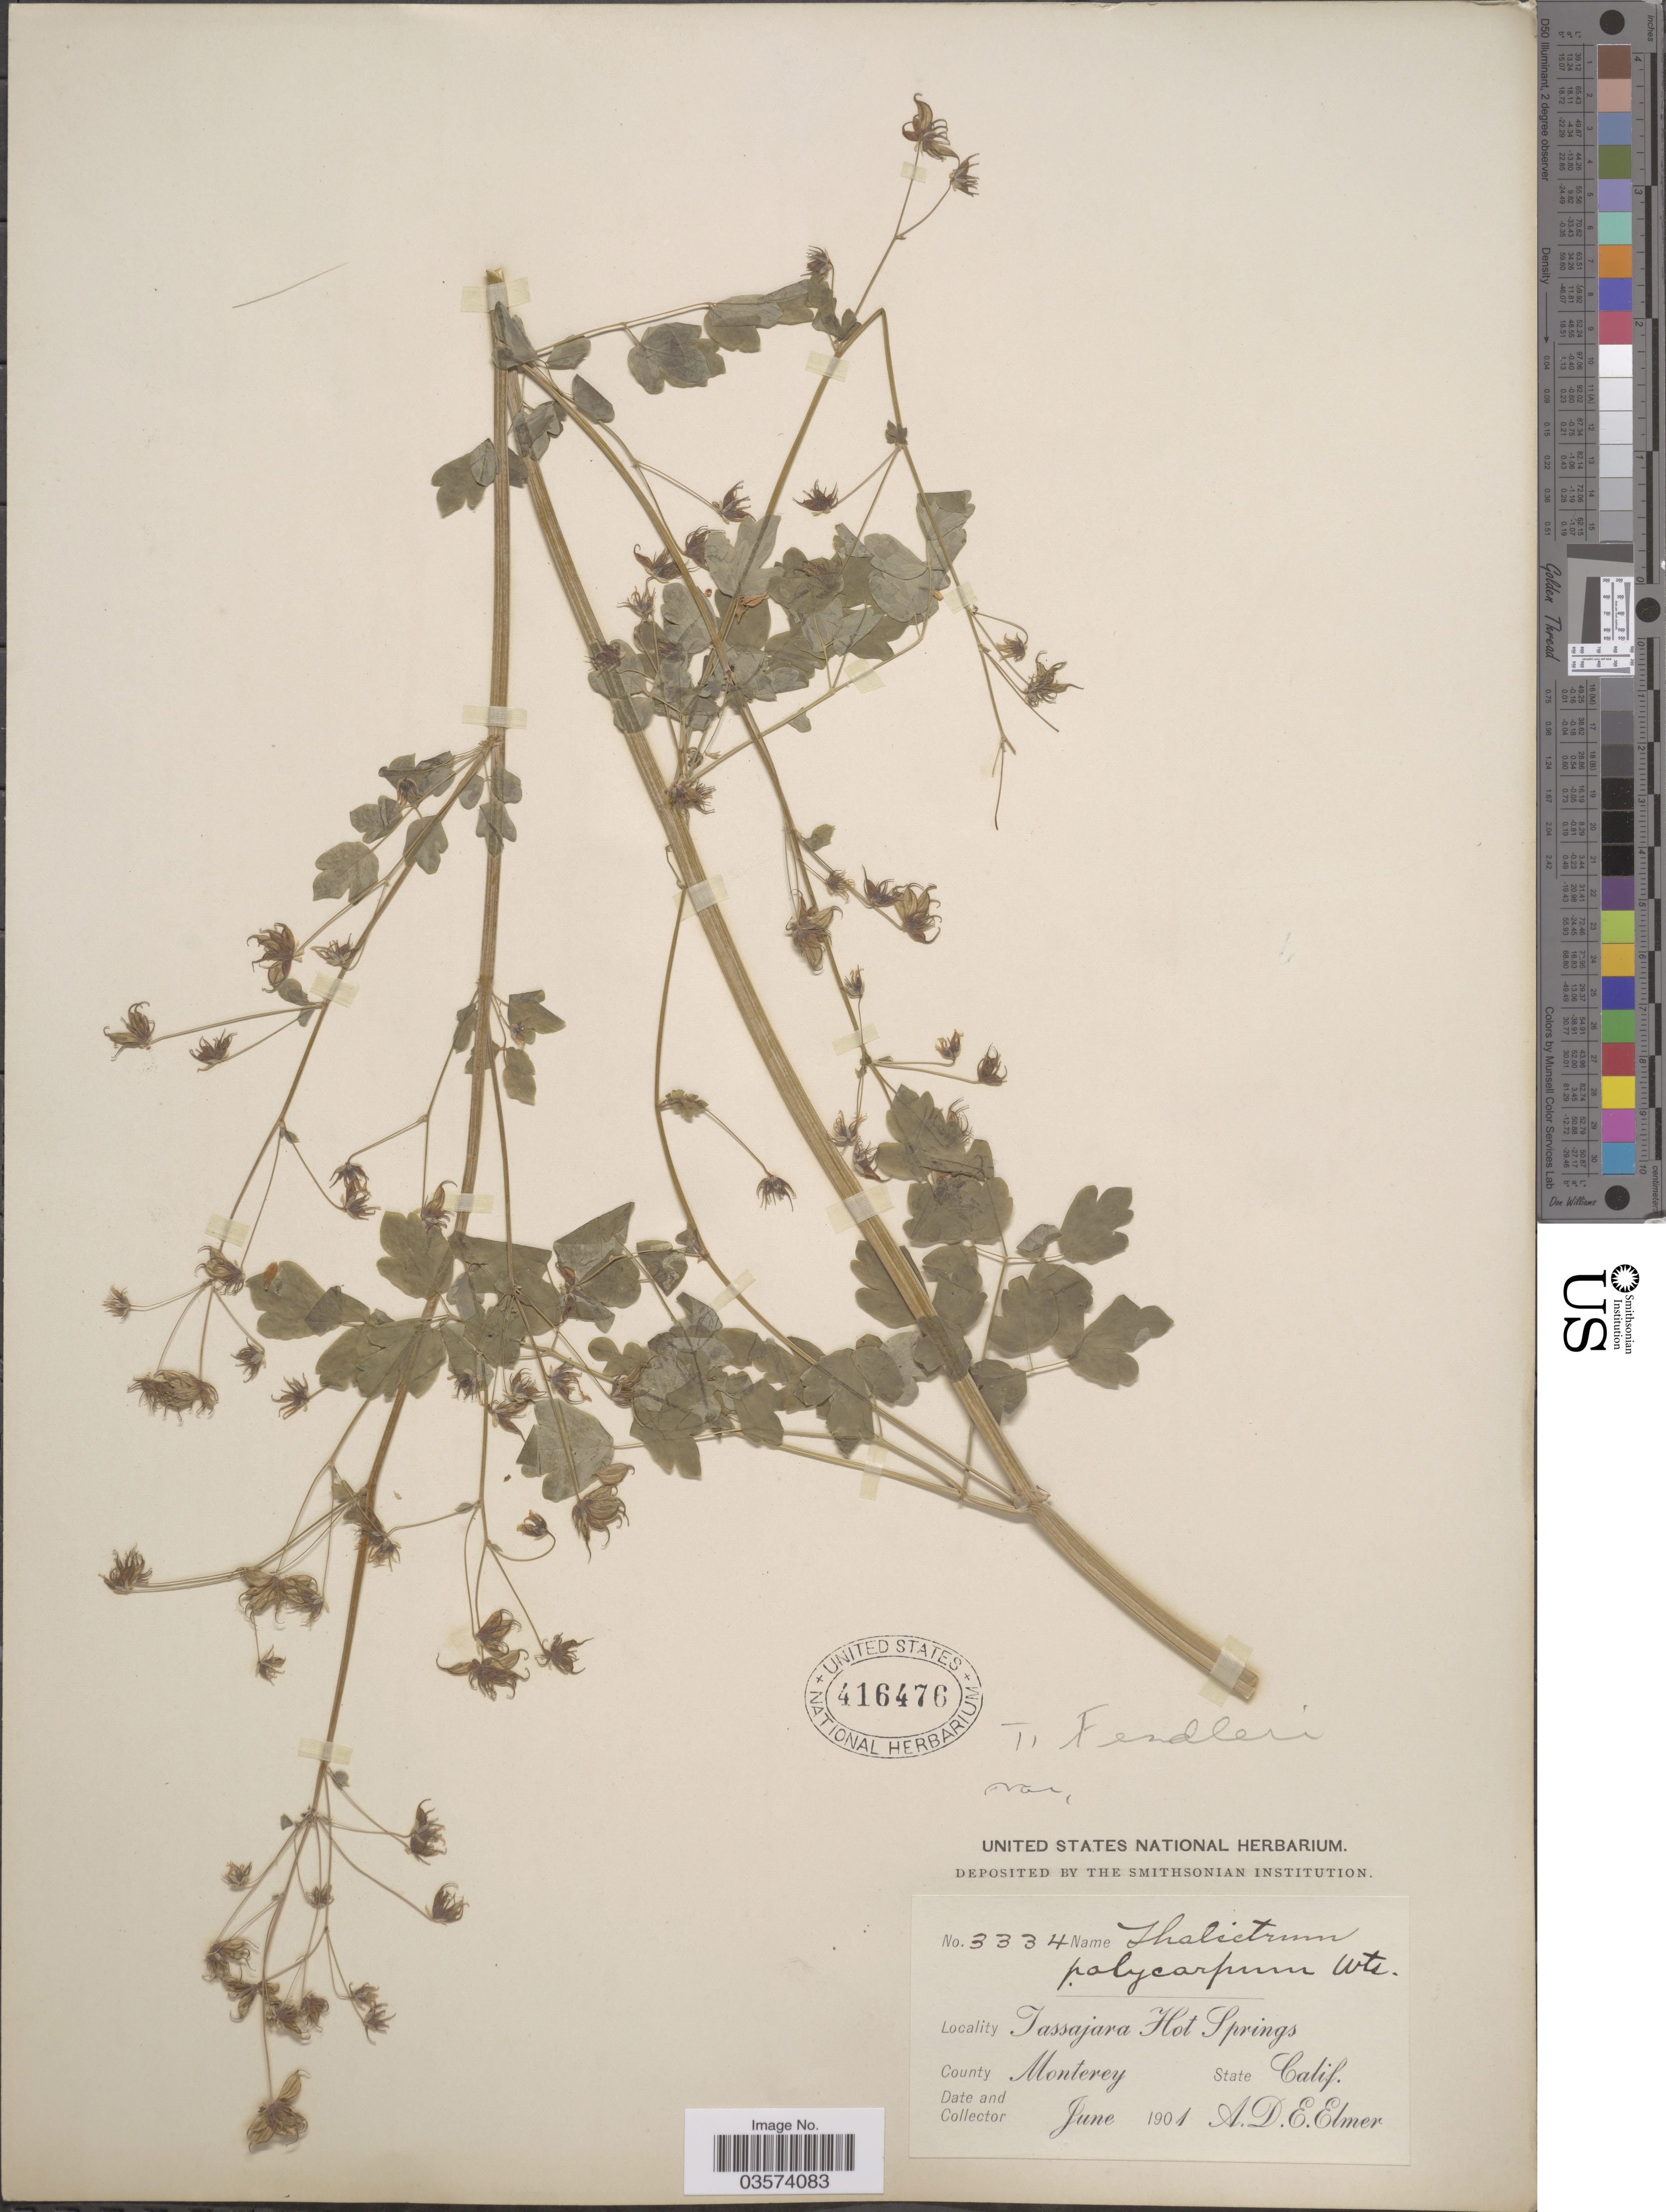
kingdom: Plantae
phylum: Tracheophyta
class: Magnoliopsida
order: Ranunculales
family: Ranunculaceae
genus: Thalictrum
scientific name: Thalictrum fendleri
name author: Engelm. ex A. Gray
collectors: A. D. E. Elmer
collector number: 3334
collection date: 1901-06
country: United States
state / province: California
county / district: Monterey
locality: Tassajara Hot Springs. County Monterey.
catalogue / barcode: US 416476